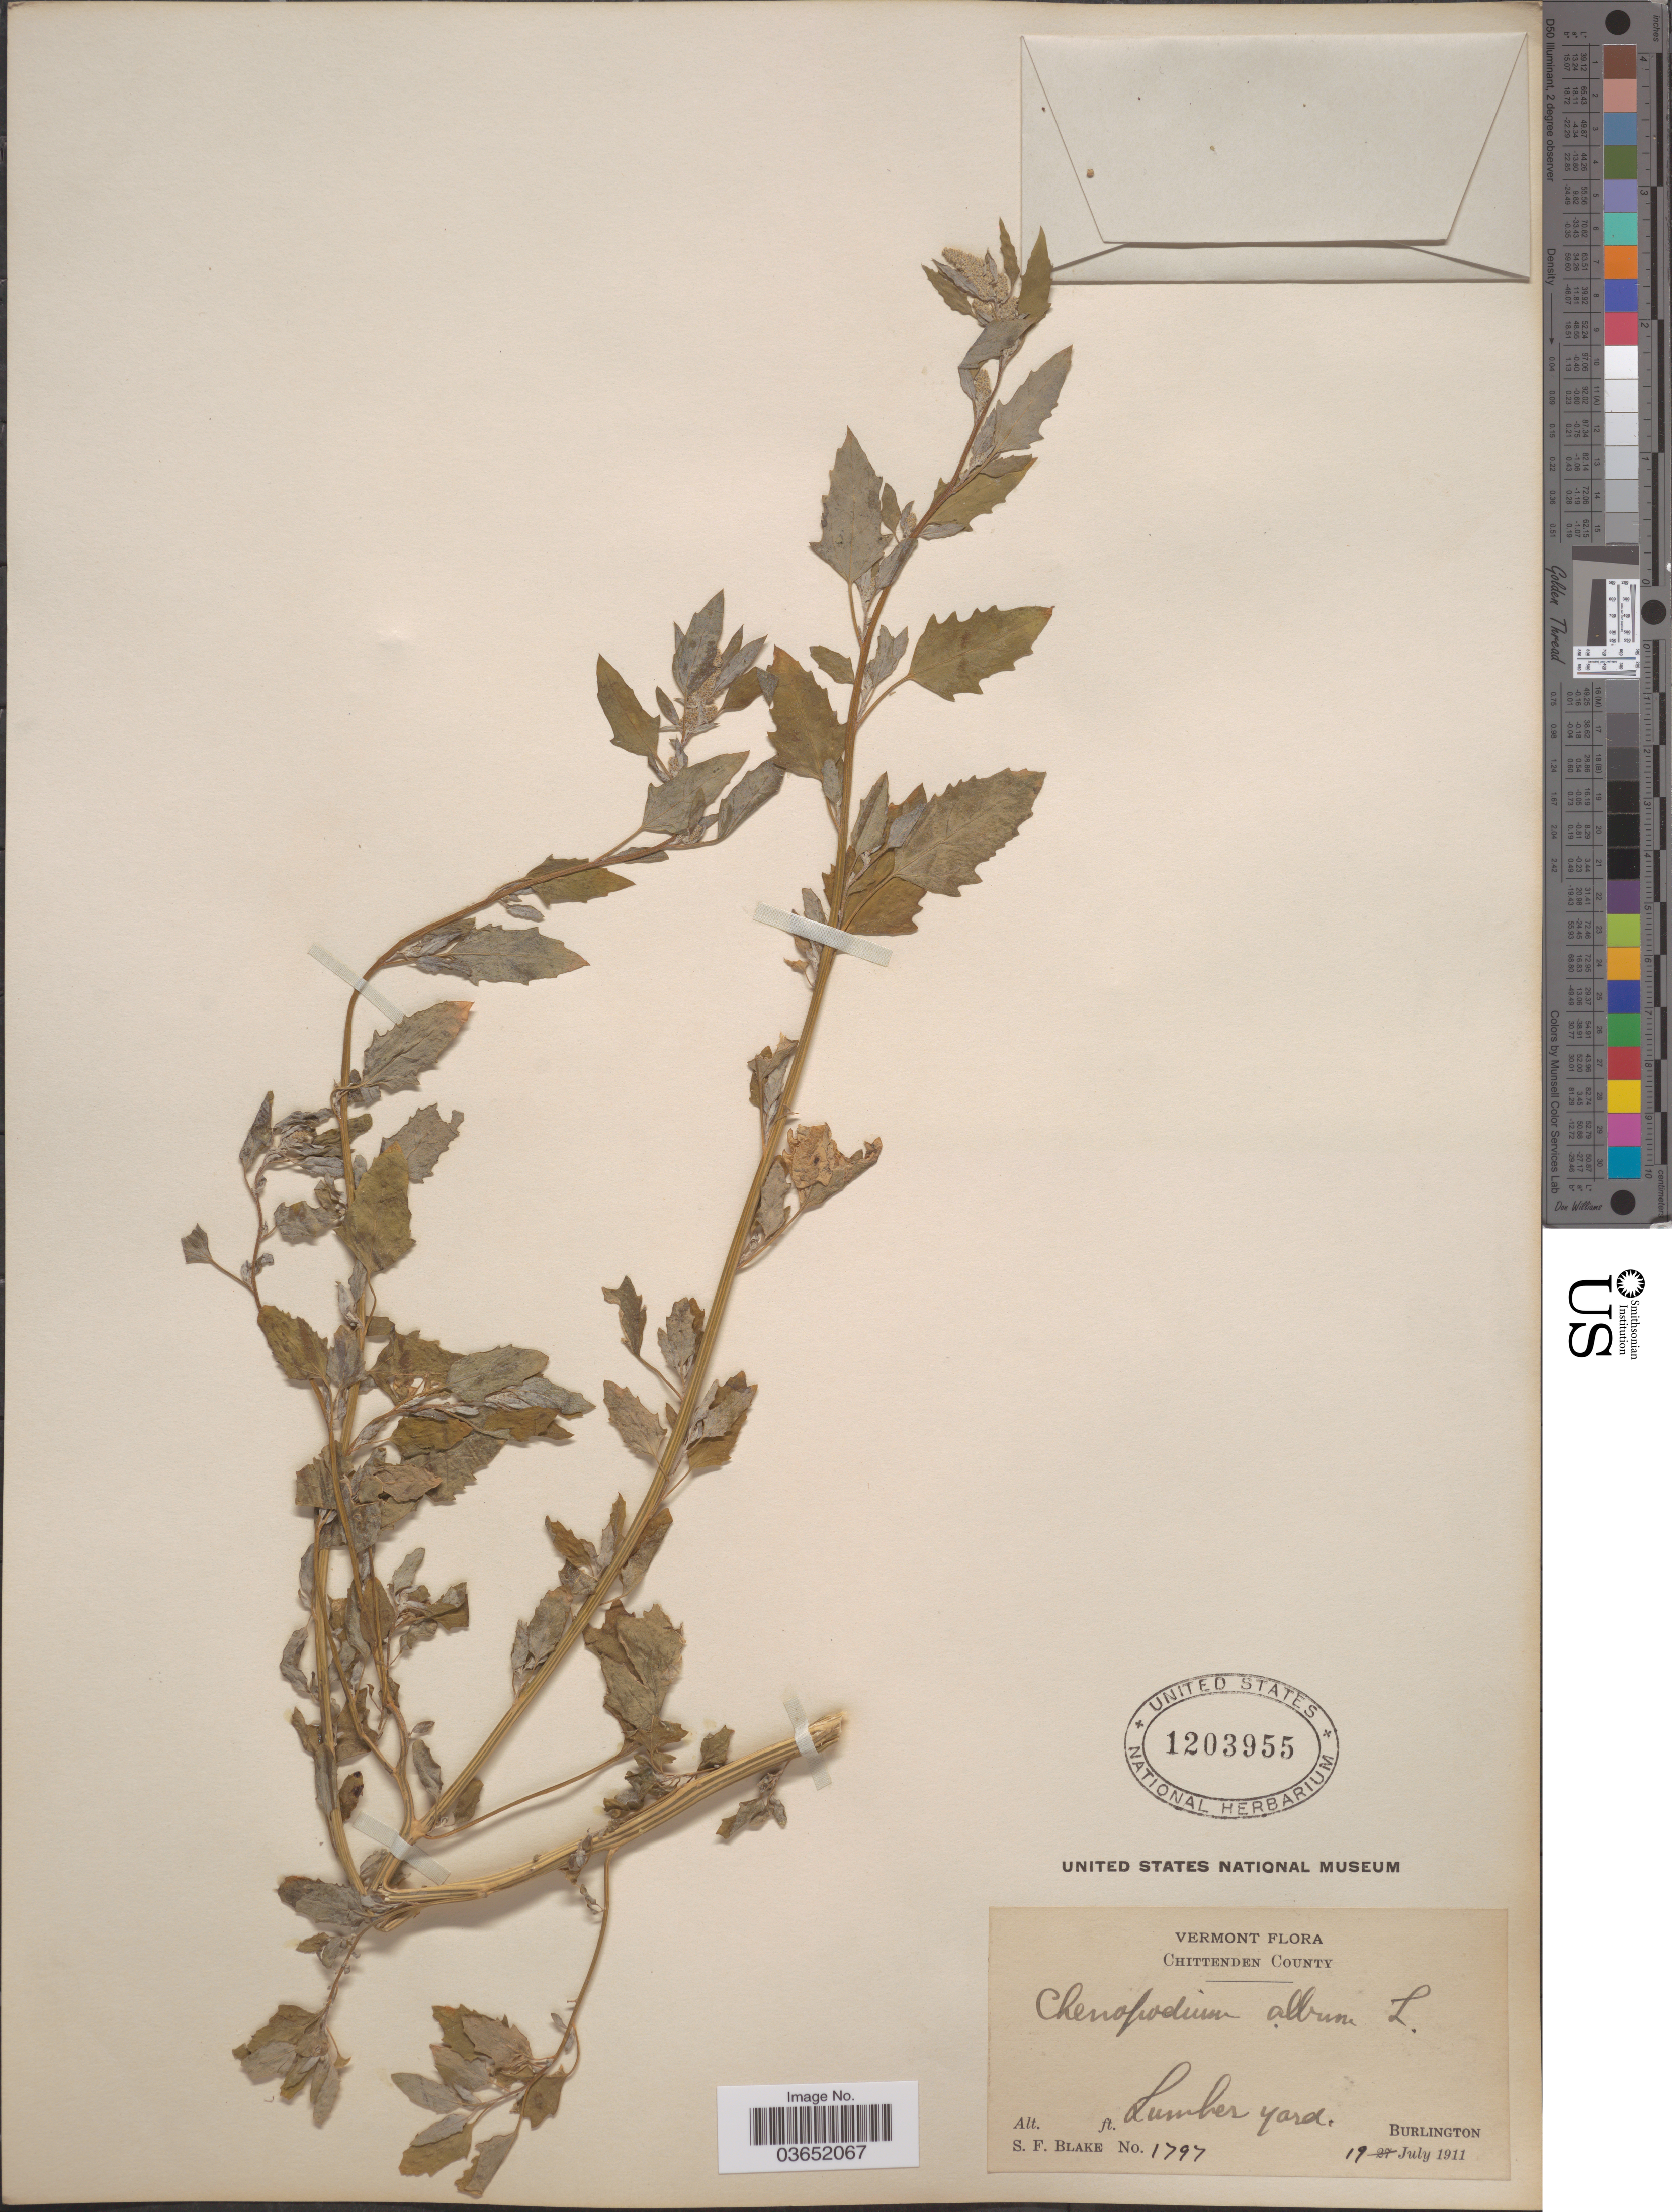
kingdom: Plantae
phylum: Tracheophyta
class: Magnoliopsida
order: Caryophyllales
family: Amaranthaceae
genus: Chenopodium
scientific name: Chenopodium album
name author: L.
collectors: S. Blake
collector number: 1797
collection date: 1911-07-19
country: United States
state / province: Vermont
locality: Chittenden County. Lumber yard. Burlington.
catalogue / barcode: US 1203955